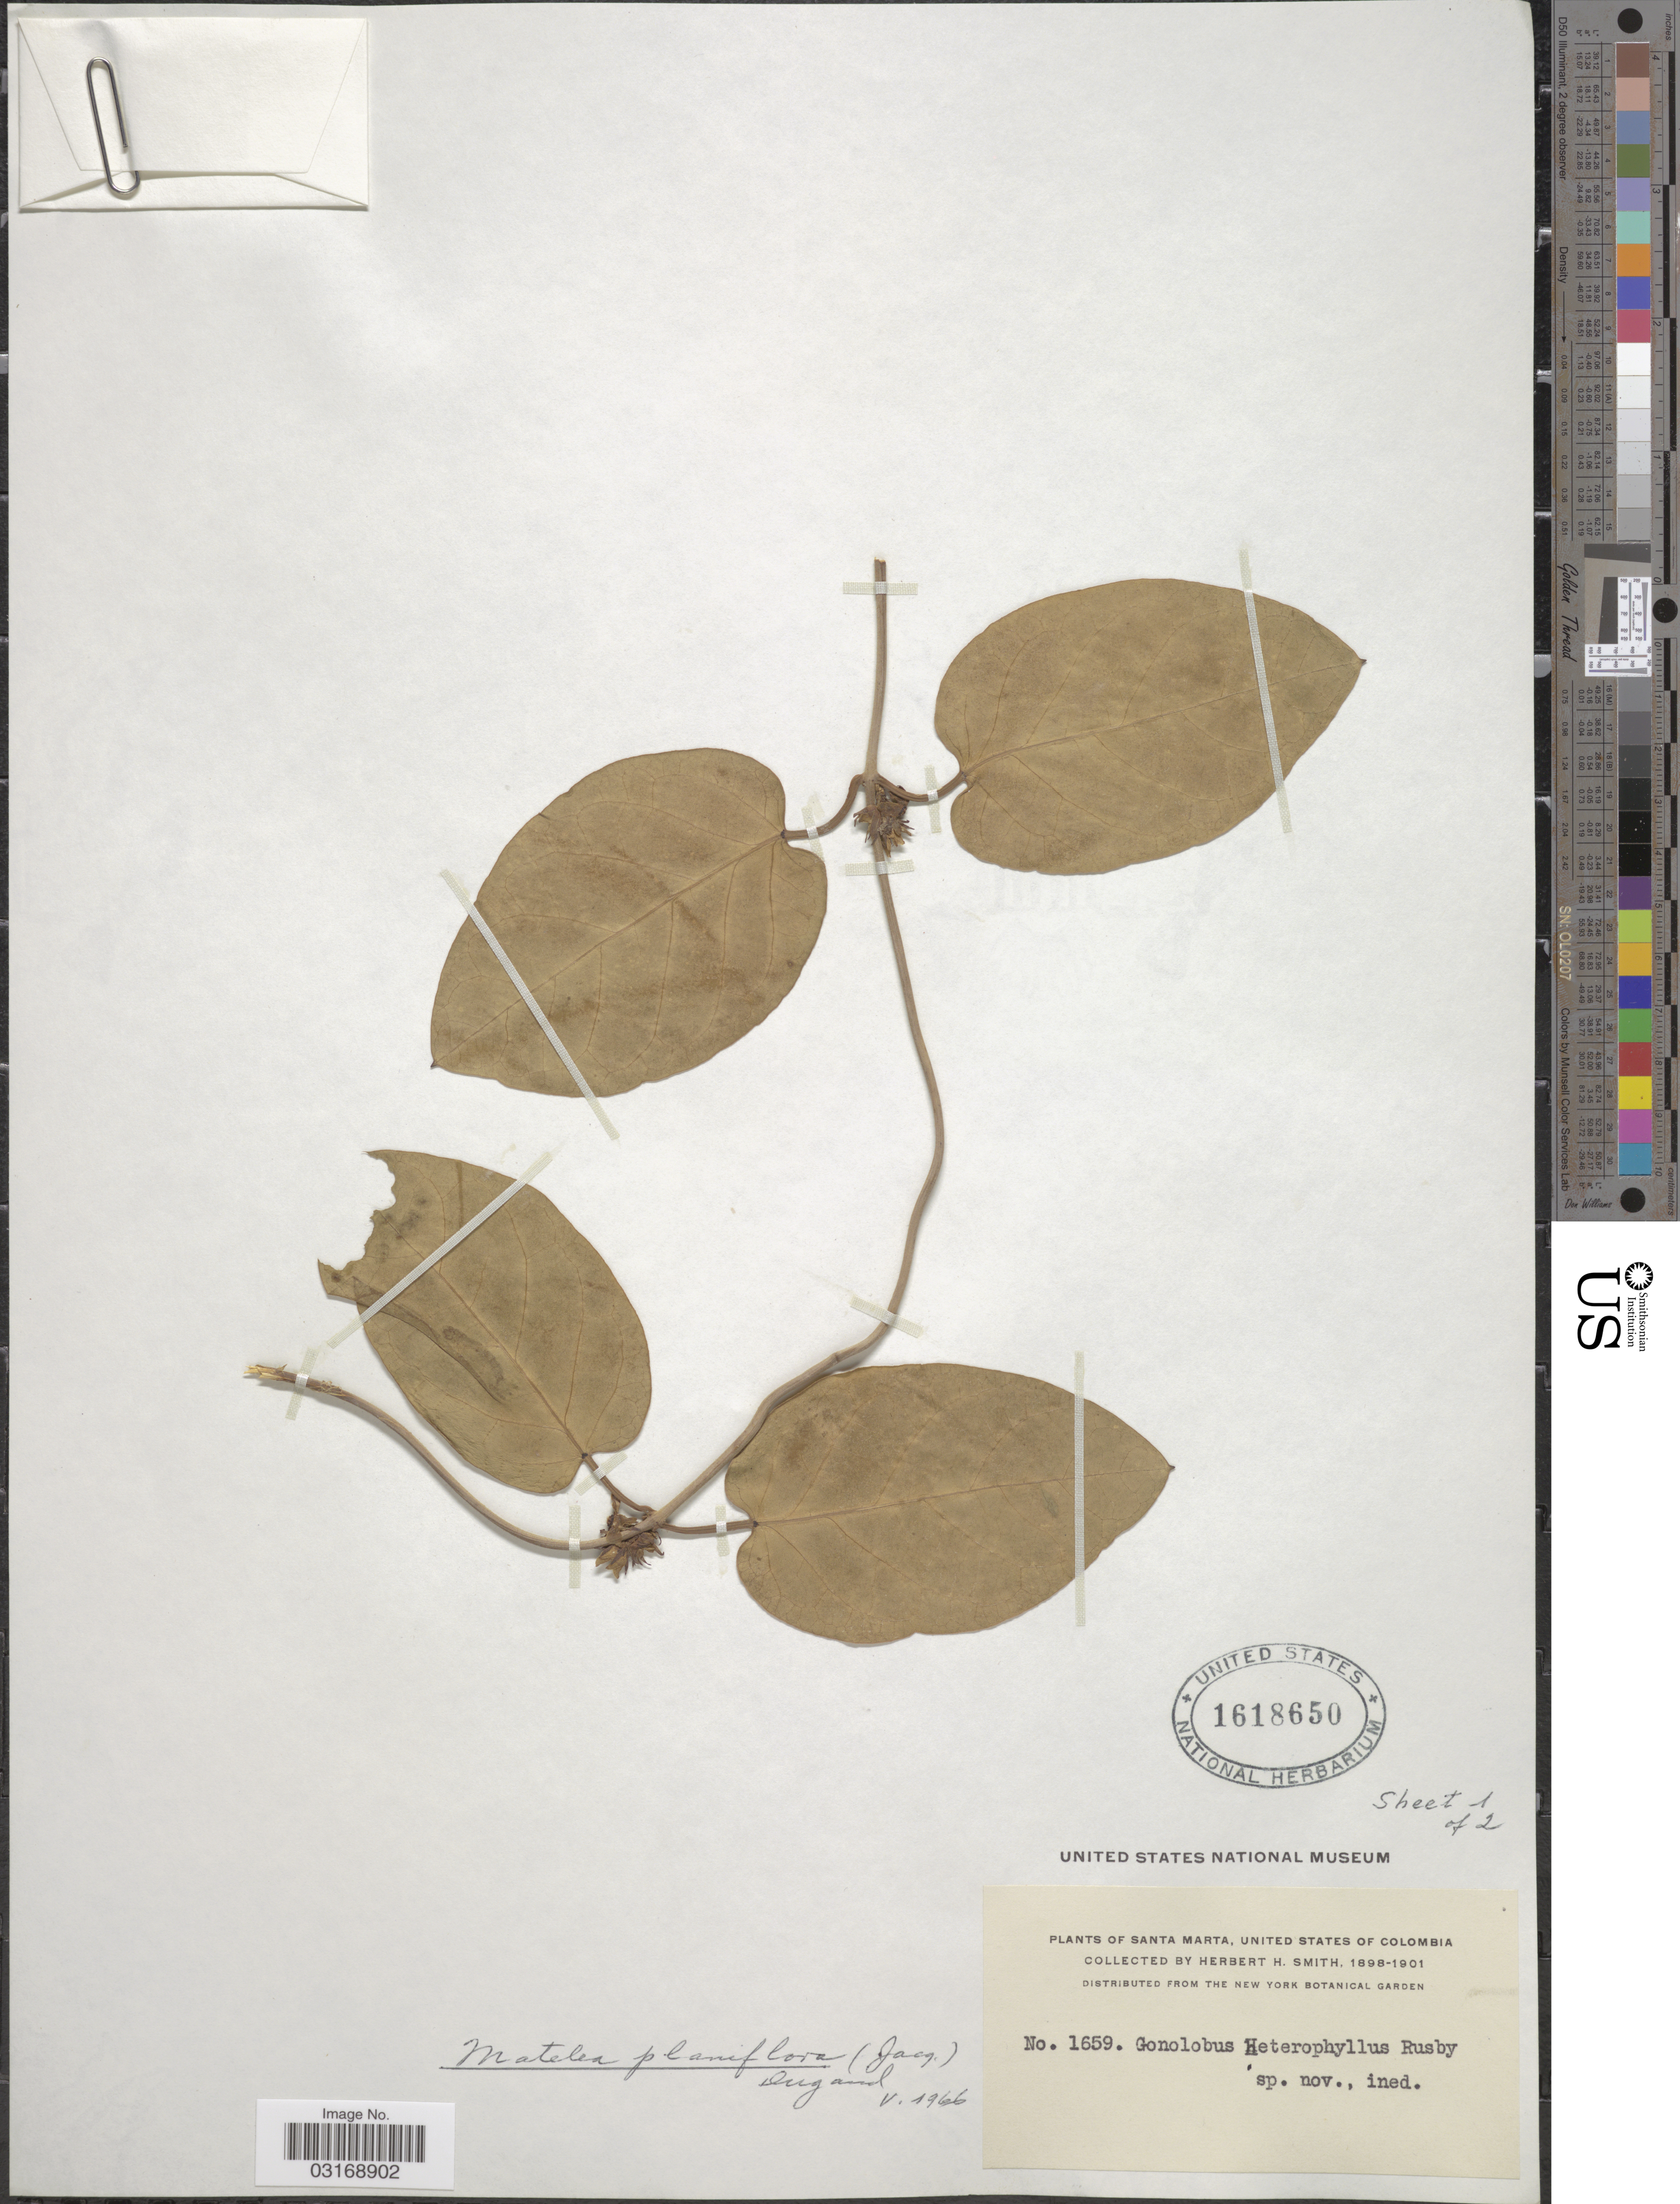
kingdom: Plantae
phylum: Tracheophyta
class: Magnoliopsida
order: Gentianales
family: Apocynaceae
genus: Matelea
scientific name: Matelea planiflora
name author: (Jacq.) Dugand G.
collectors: Herbert H. Smith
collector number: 1659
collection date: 1898/1901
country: Colombia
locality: Santa Marta, United States of Colombia.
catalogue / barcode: US 1618650